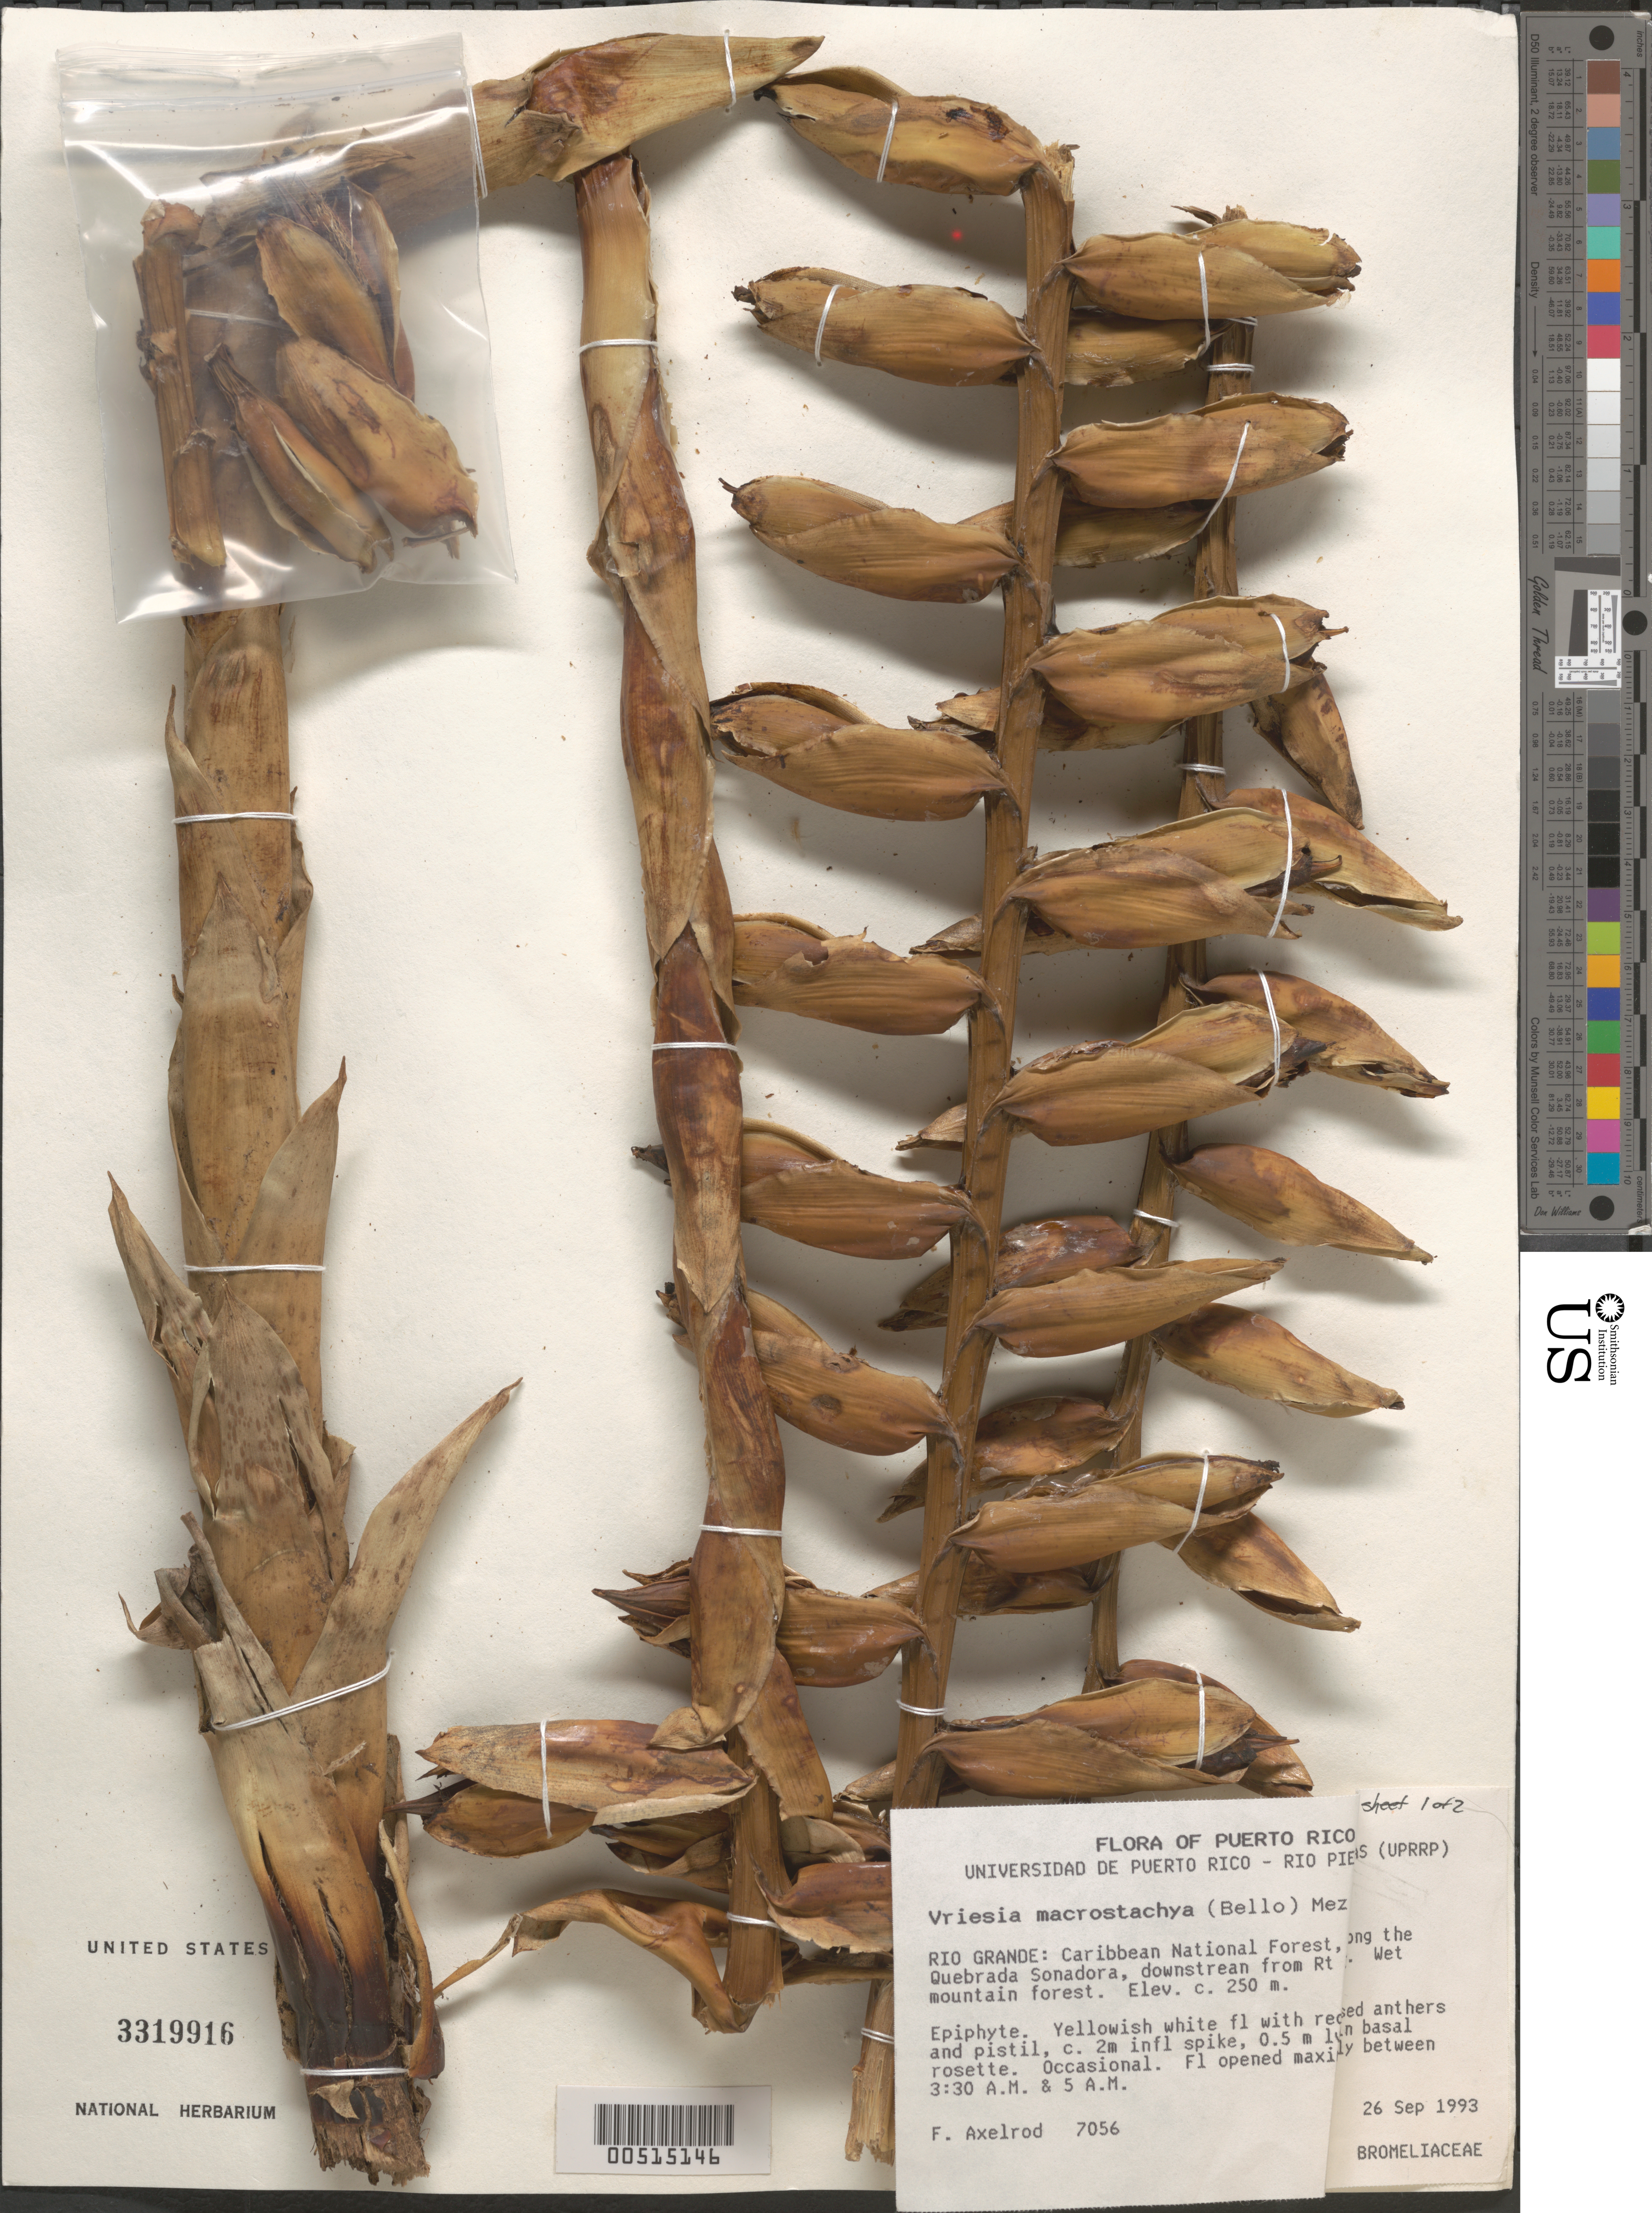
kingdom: Plantae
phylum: Tracheophyta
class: Liliopsida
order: Poales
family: Bromeliaceae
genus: Vriesea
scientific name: Vriesea macrostachya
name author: (Bello) Mez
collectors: F. S. Axelrod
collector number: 7056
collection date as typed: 26 Sep 1993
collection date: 1993-09-26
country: Puerto Rico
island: Greater Antilles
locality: Rio Grande: Caribbean National Forest, along the Quebrada Sonadora, downstream from Rt. 186.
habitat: Wet mountain forest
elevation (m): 250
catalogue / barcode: US 3319916